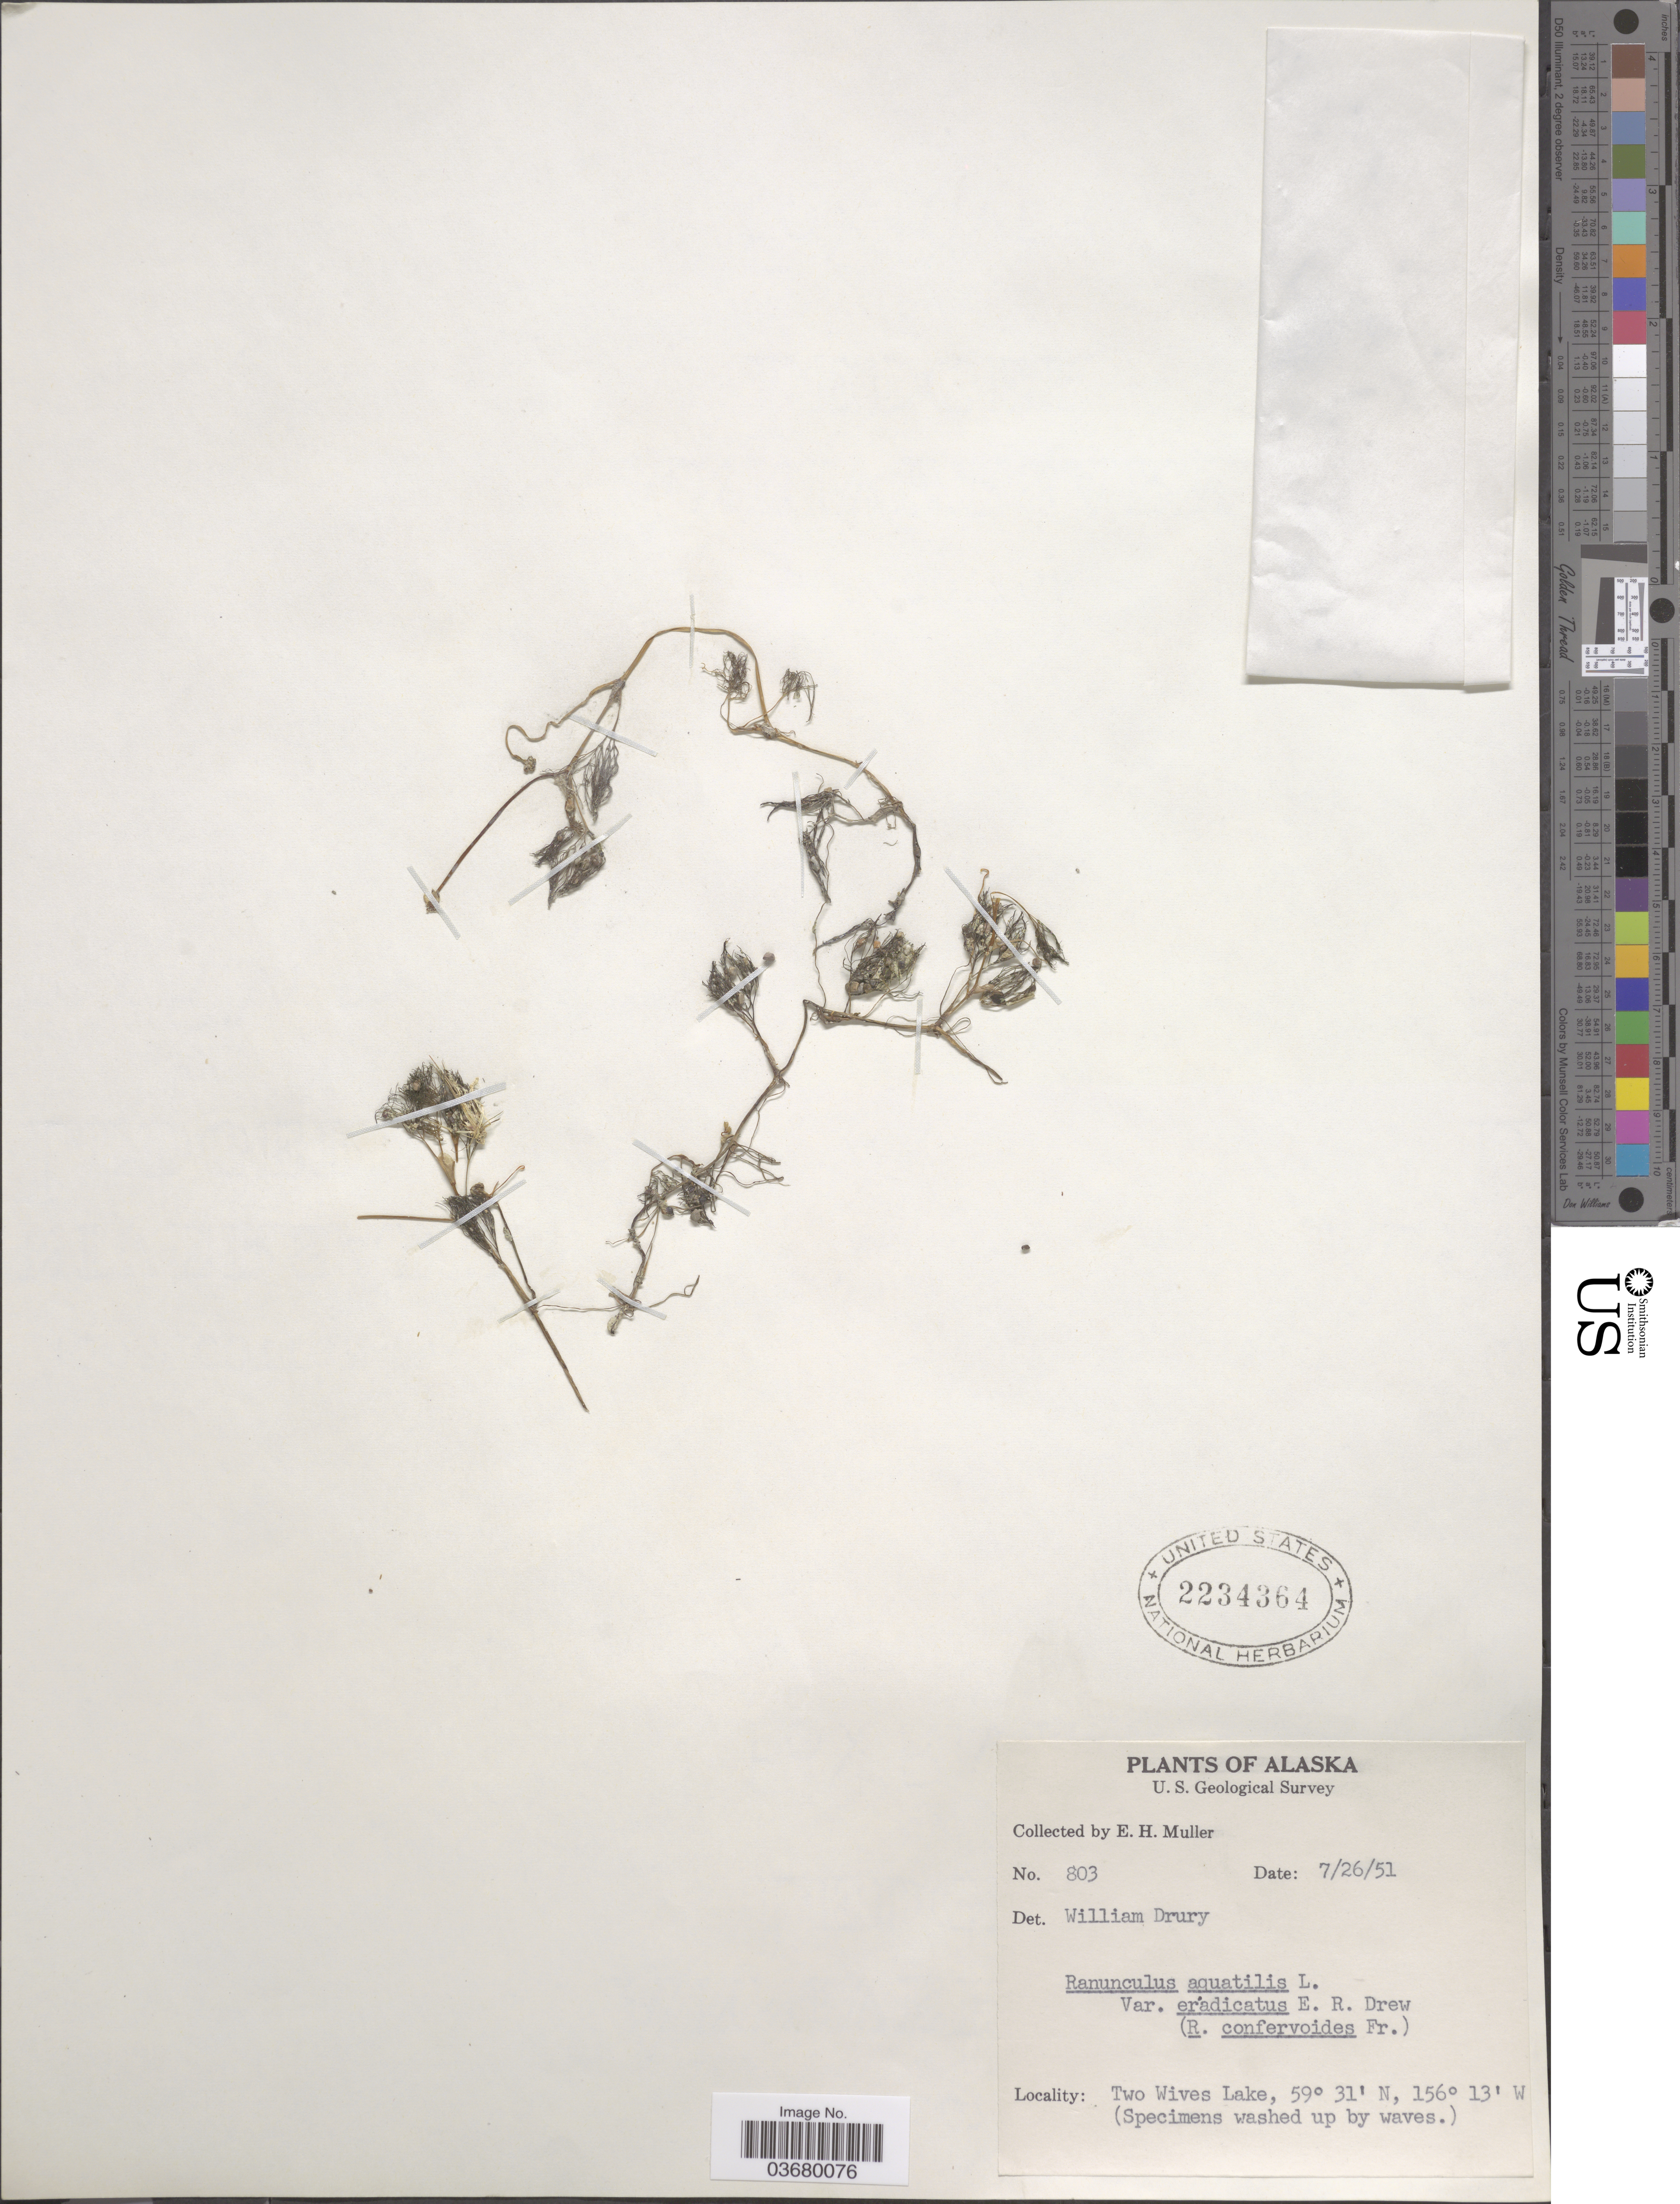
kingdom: Plantae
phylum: Tracheophyta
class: Magnoliopsida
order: Ranunculales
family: Ranunculaceae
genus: Ranunculus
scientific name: Ranunculus trichophyllus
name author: Chaix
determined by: Strong, Mark T., (BOT), Smithsonian Institution - National Museum of Natural History (UNITED STATES)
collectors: E. H. Muller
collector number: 803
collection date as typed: Transcribed d/m/y: 26/7/51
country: United States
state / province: Alaska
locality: Two Wives Lake.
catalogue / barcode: US 2234364